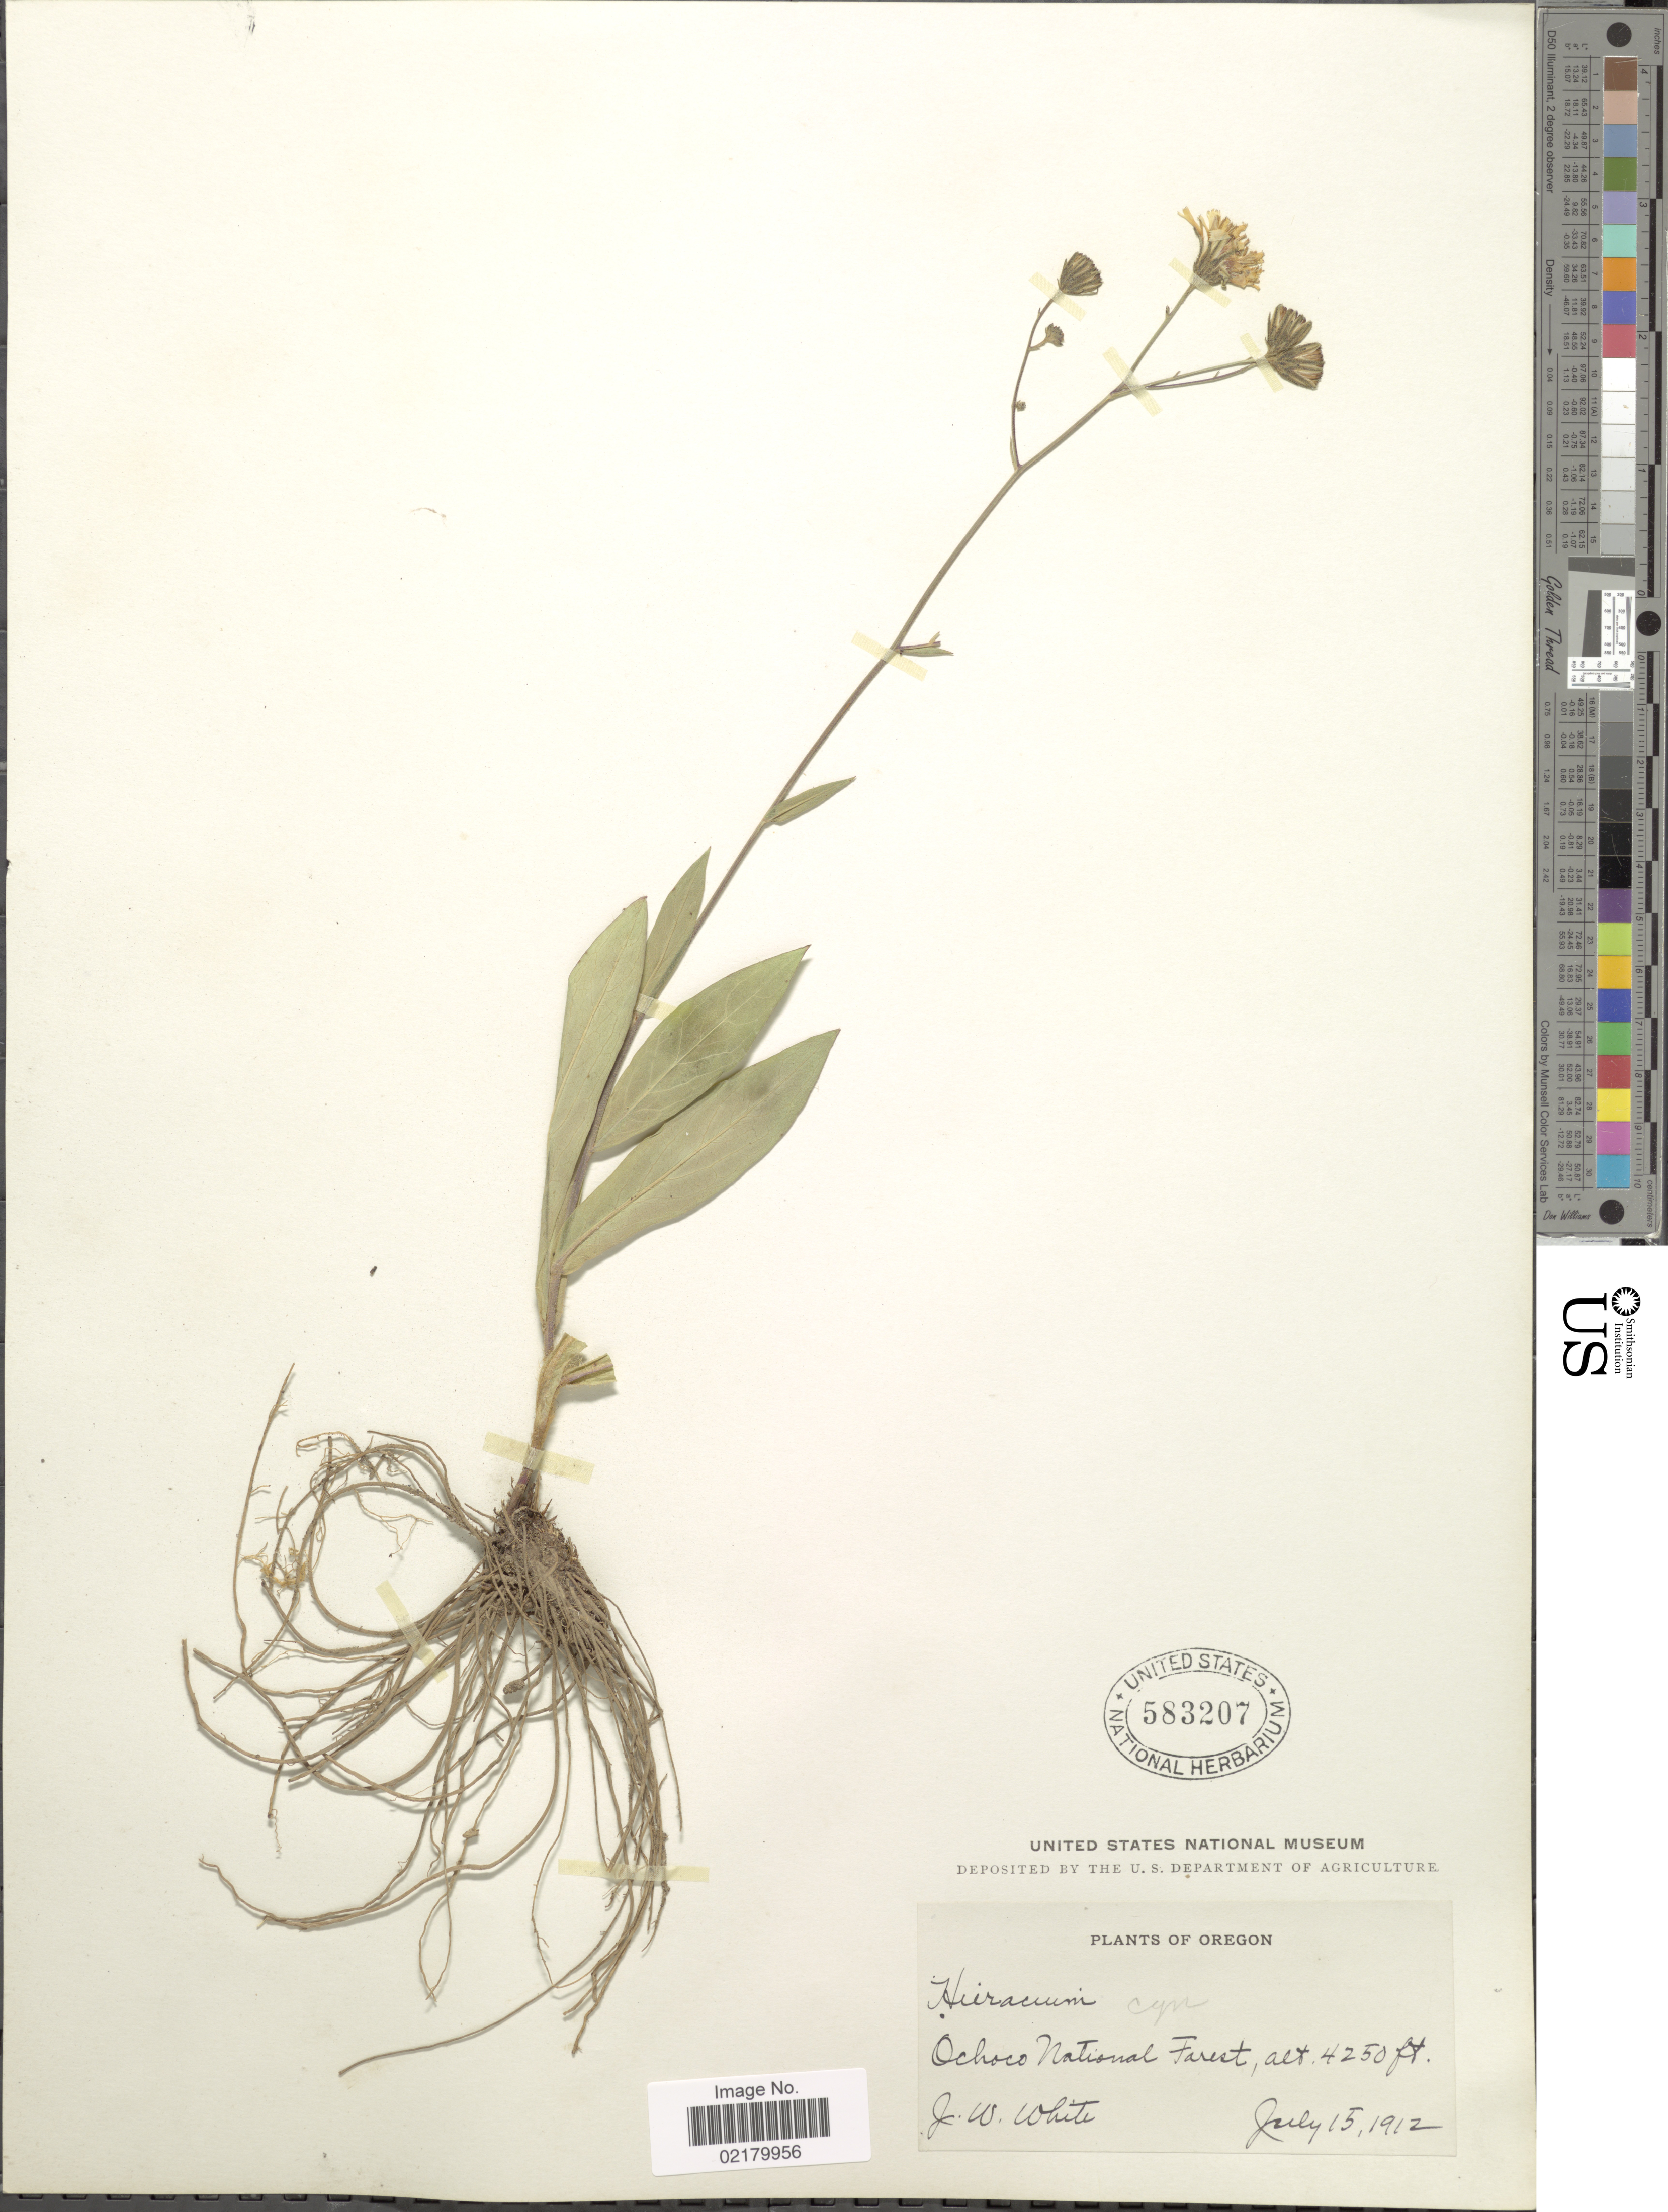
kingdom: Plantae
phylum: Tracheophyta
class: Magnoliopsida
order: Asterales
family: Asteraceae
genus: Hieracium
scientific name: Hieracium scouleri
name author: Hook.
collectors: J. W. White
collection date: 1912-07-15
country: United States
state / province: Oregon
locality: Ochoco National Forest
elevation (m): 1295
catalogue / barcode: US 583207